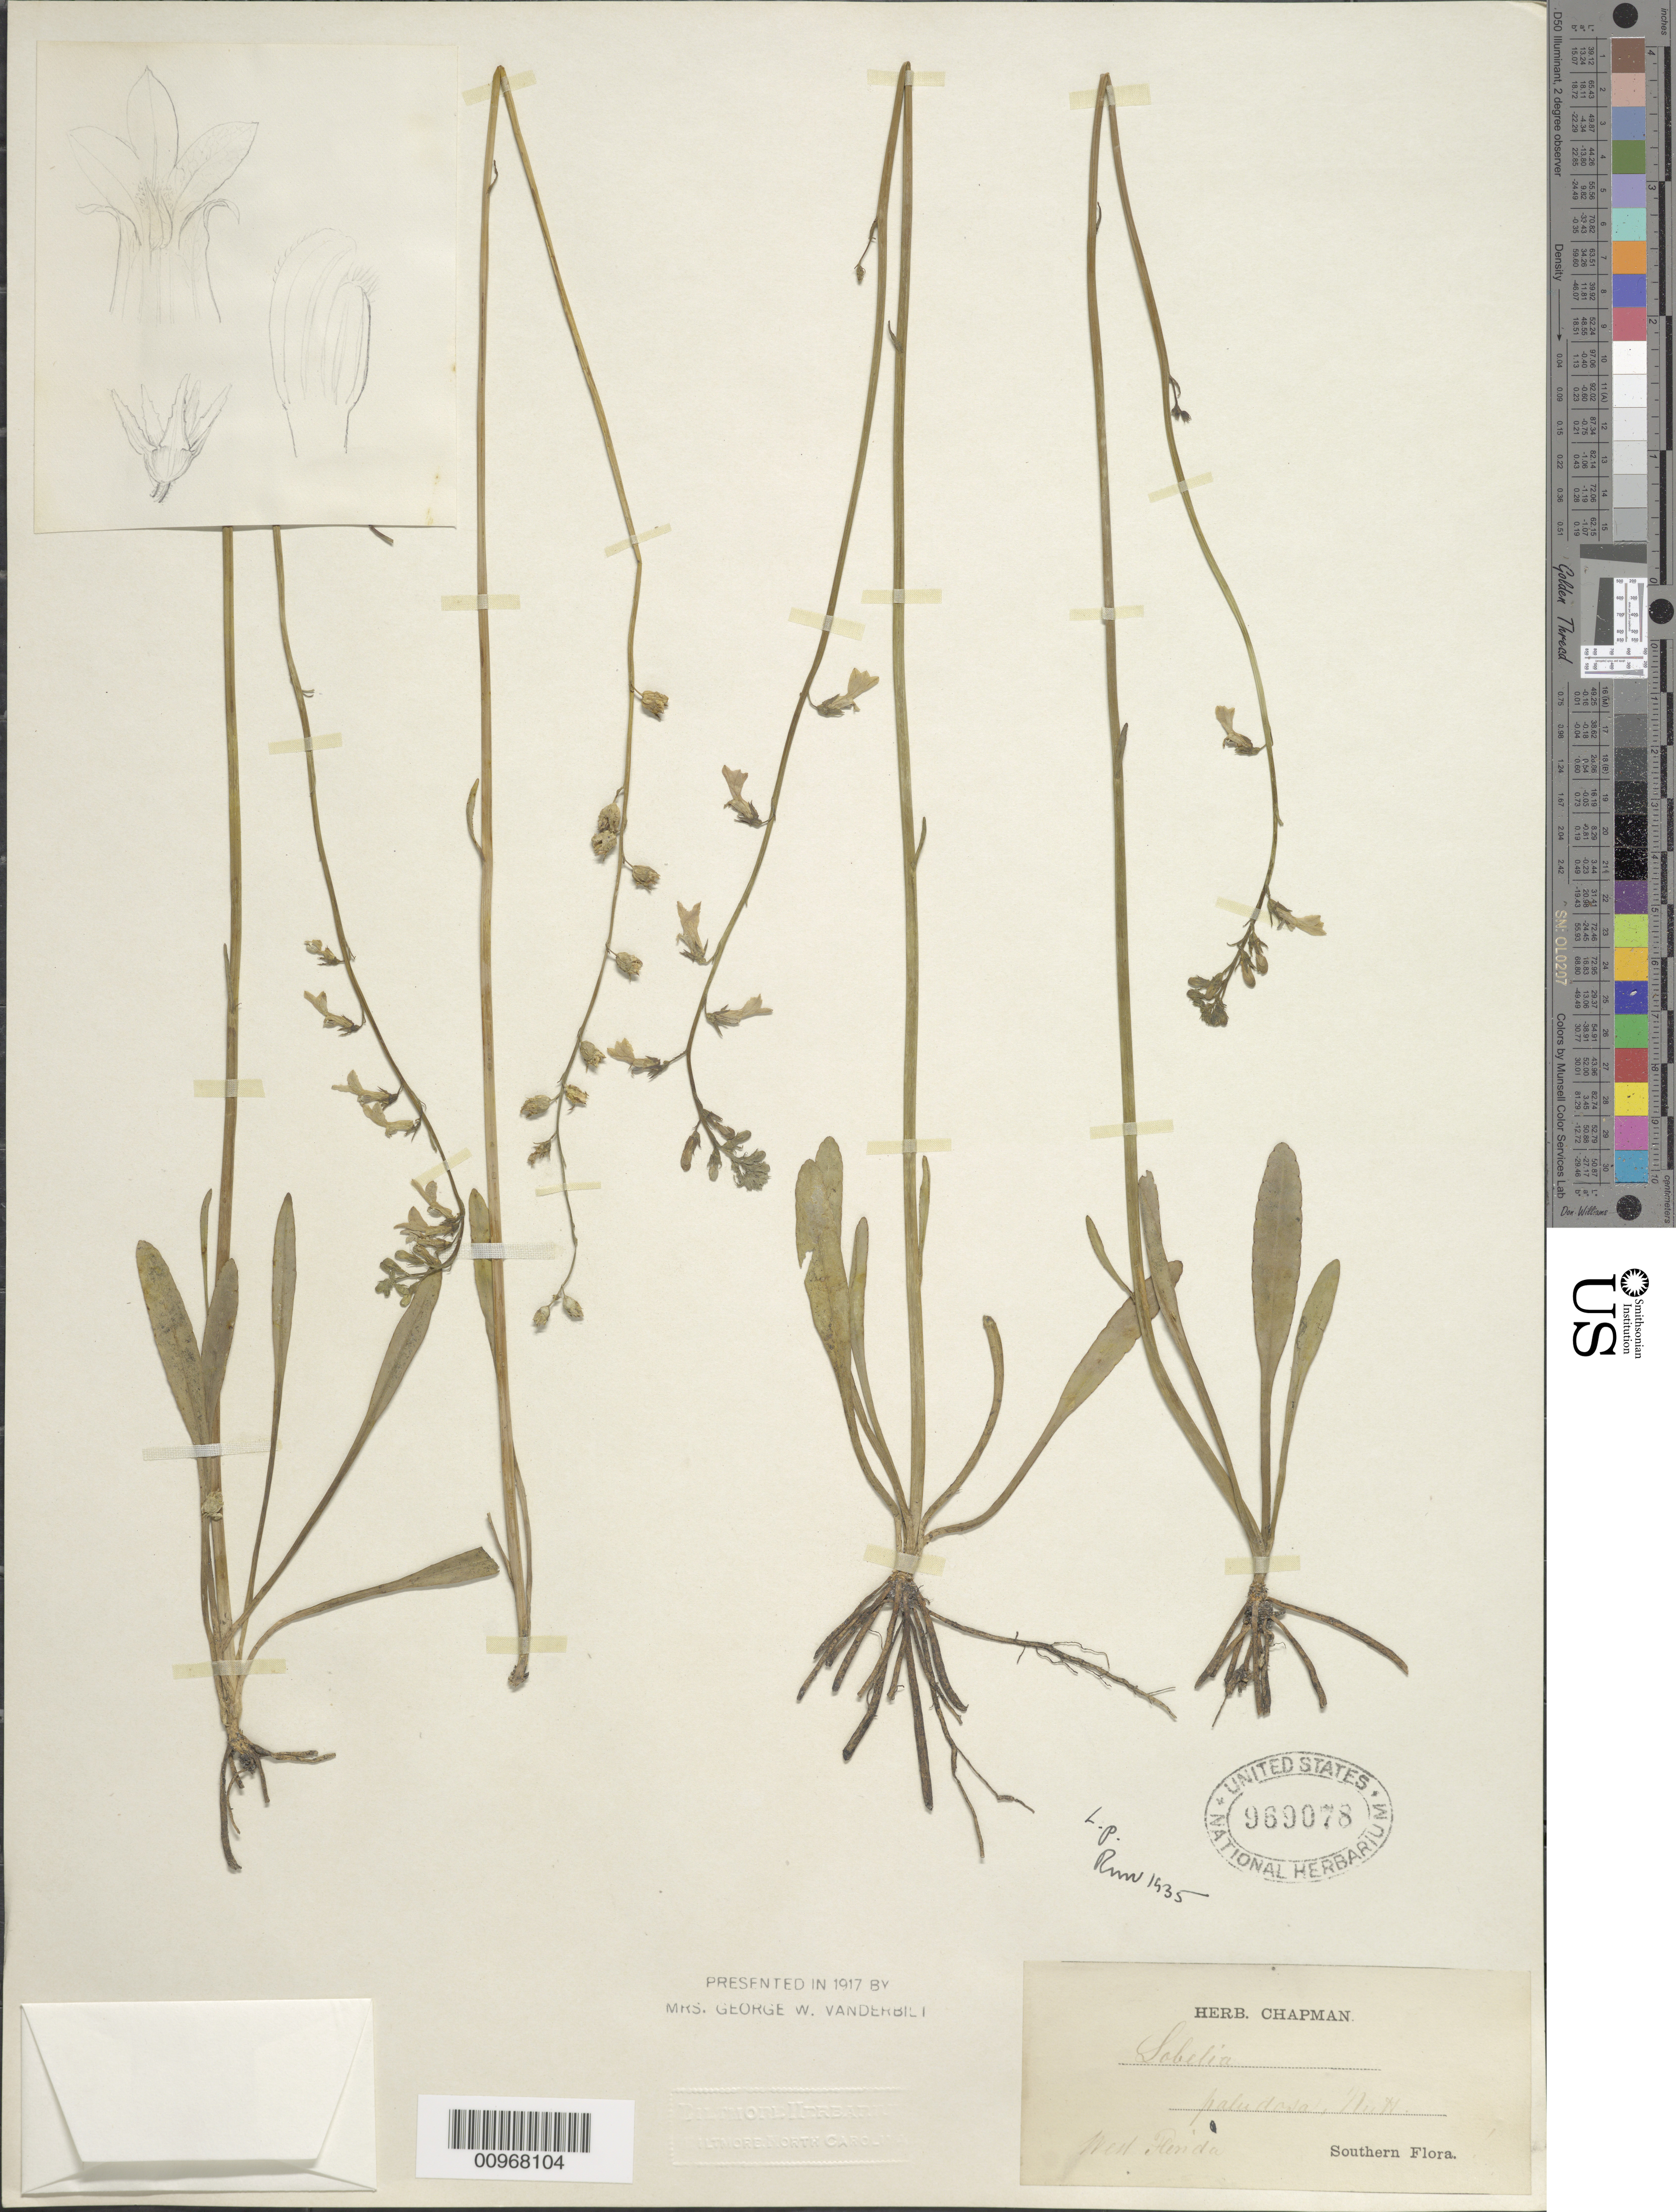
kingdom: Plantae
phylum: Tracheophyta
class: Magnoliopsida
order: Asterales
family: Campanulaceae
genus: Lobelia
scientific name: Lobelia paludosa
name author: Nutt.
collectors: ex herb. A.W. Chapman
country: United States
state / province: Florida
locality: West florida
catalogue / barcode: US 969078